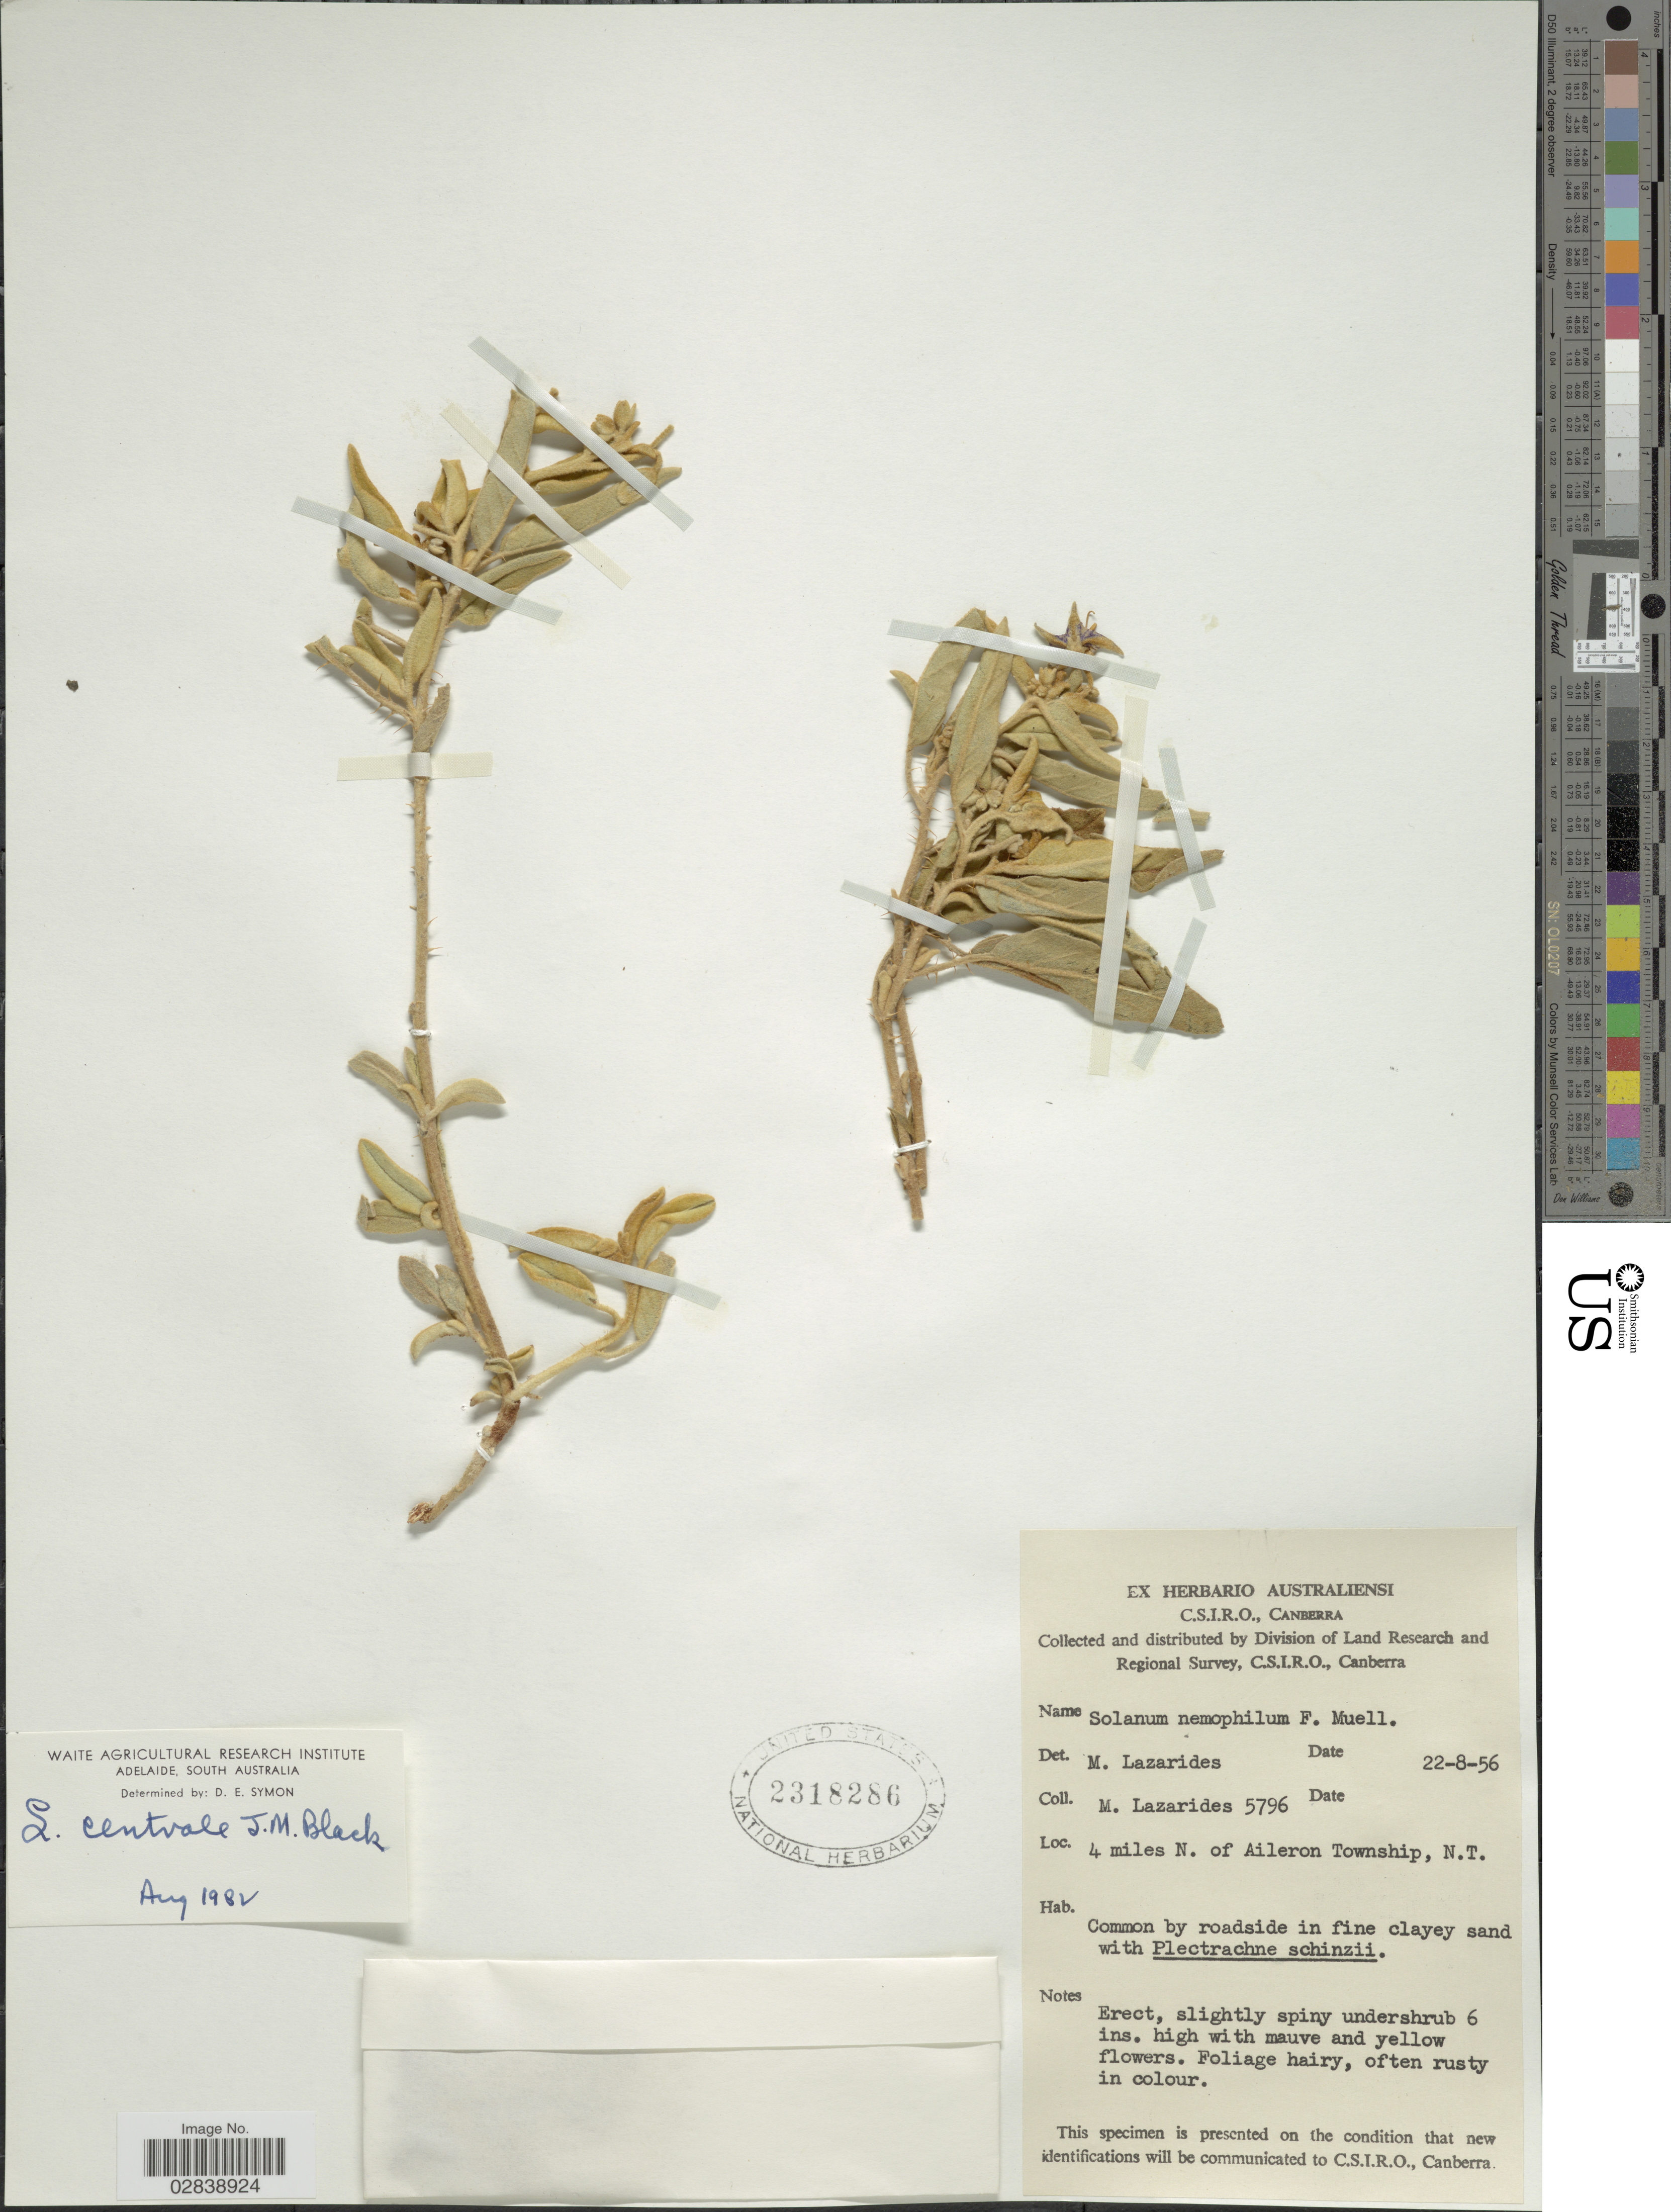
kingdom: Plantae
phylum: Tracheophyta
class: Magnoliopsida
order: Solanales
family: Solanaceae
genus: Solanum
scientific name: Solanum centrale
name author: J.M. Black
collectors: M. Lazarides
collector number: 5796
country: Australia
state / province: Northern Territory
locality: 4 miles N. of Aileron Township, N.T.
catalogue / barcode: US 2318286